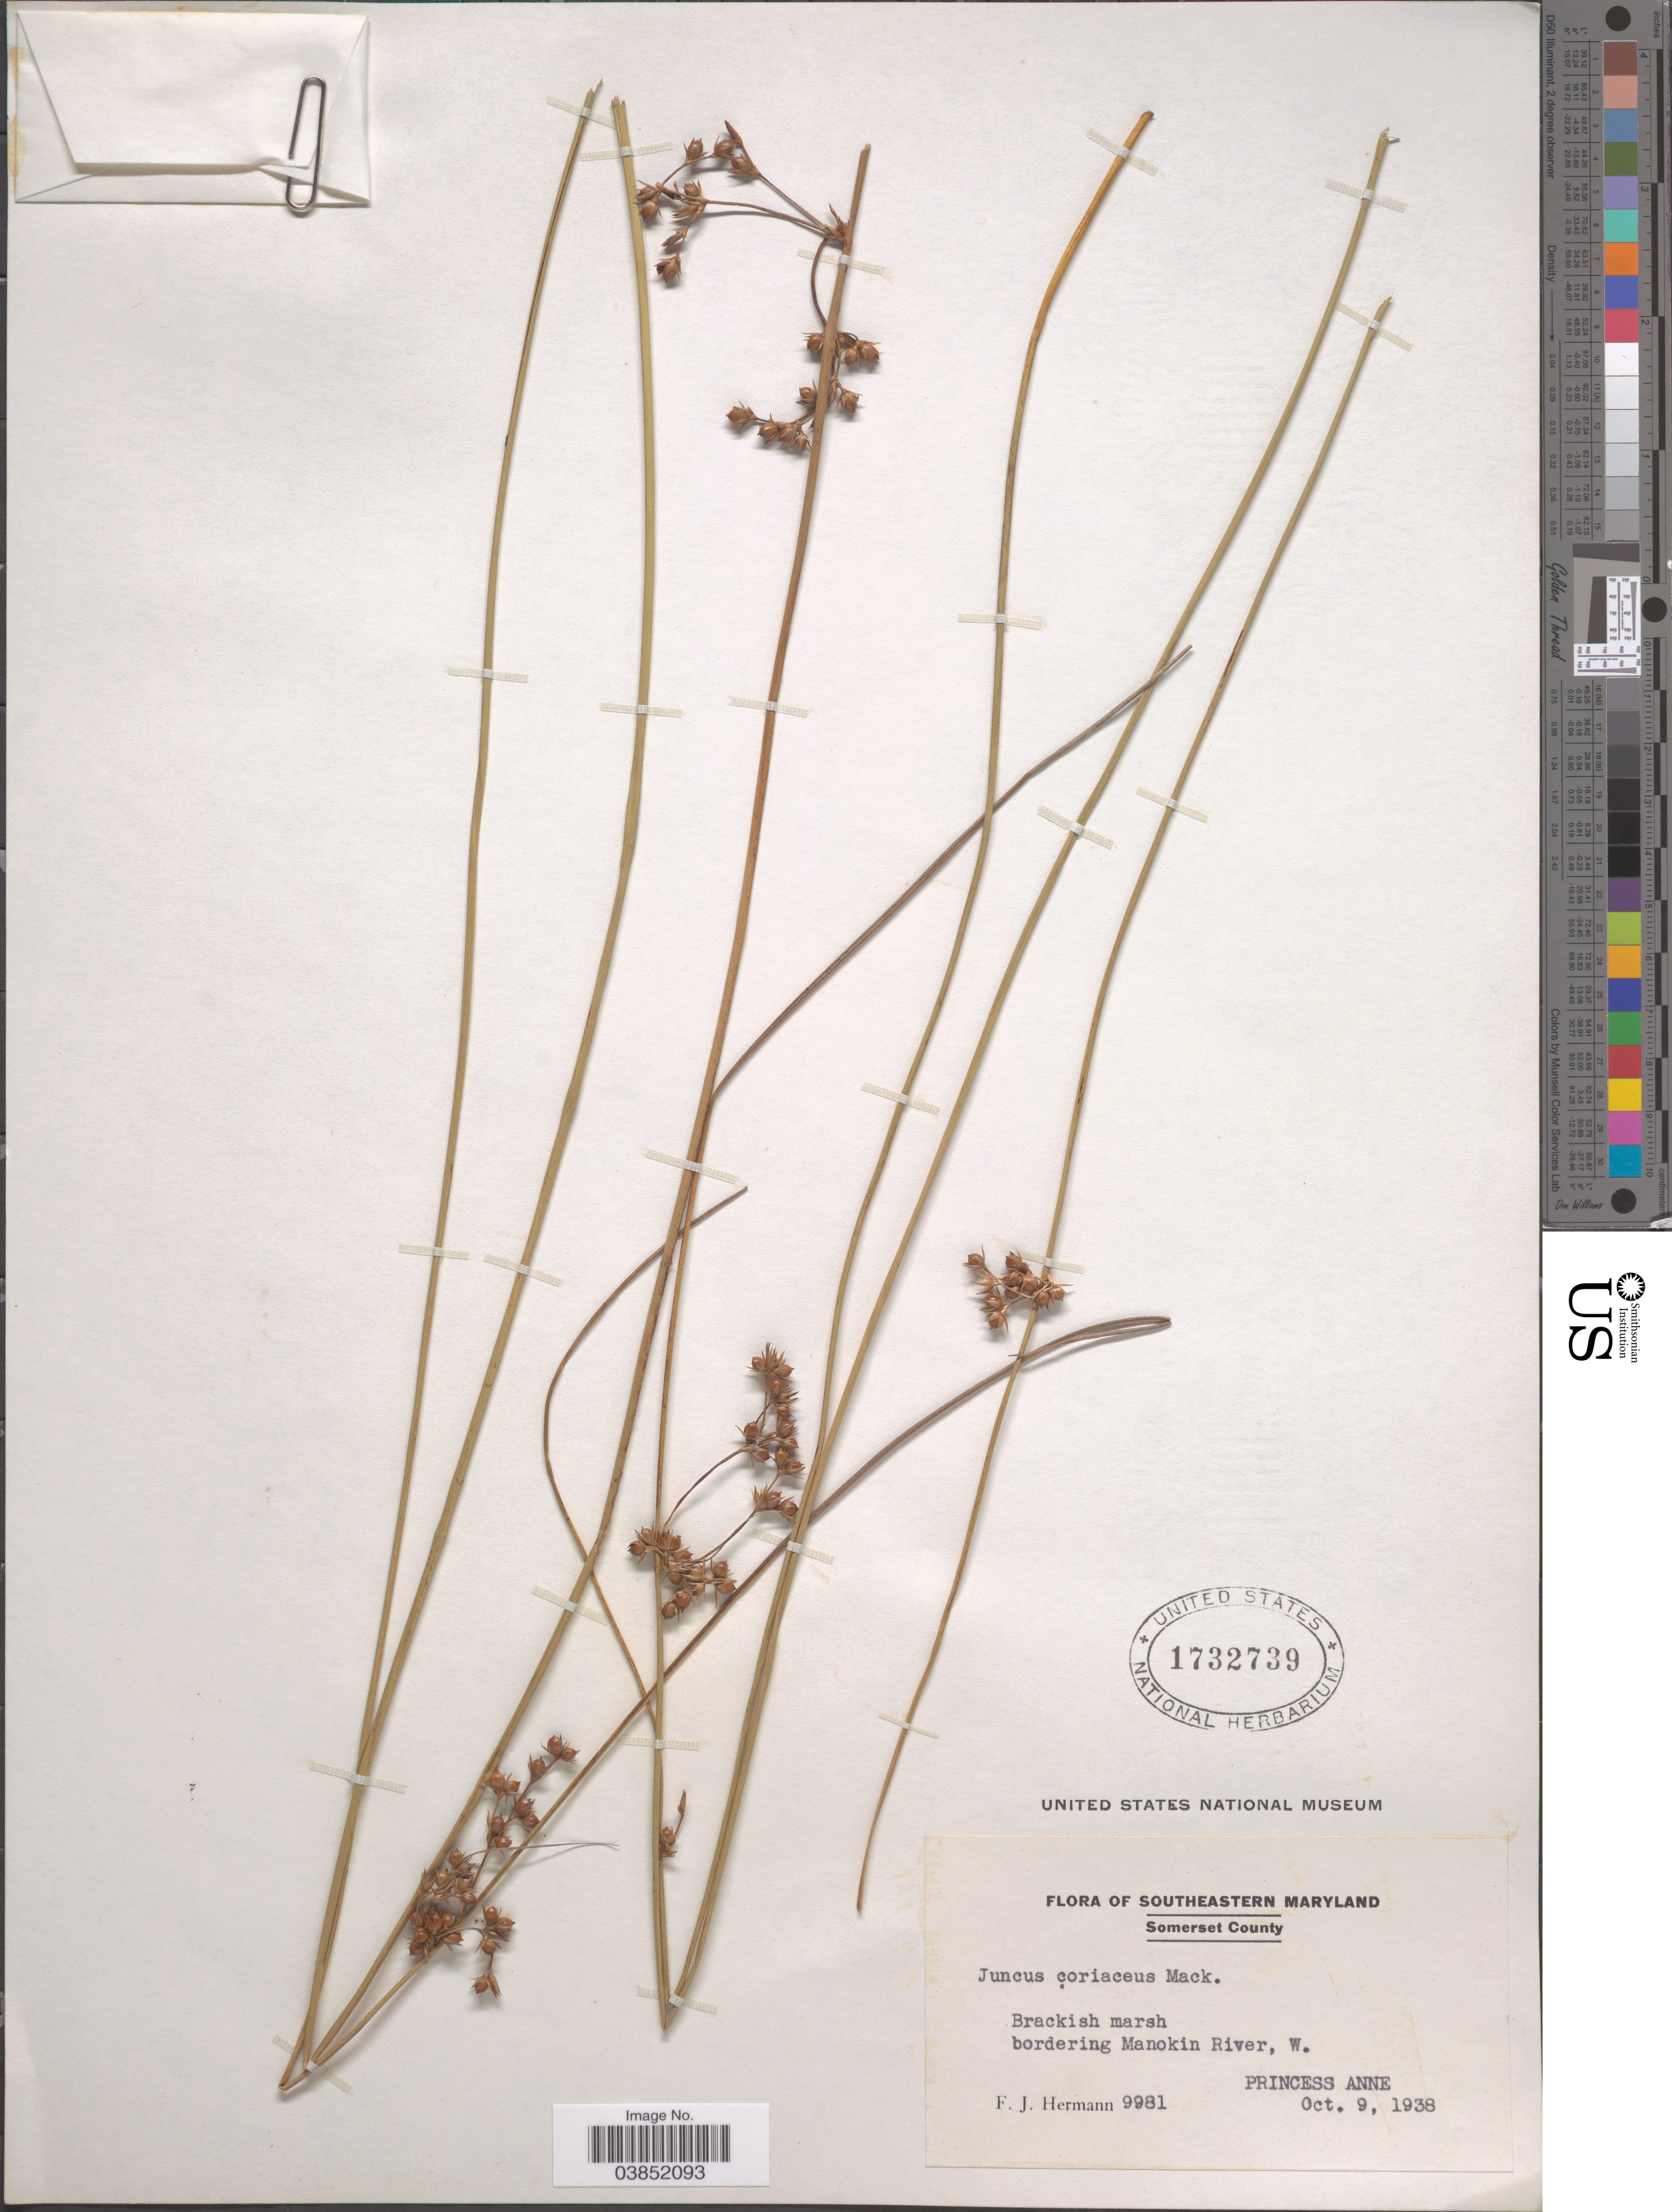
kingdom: Plantae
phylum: Tracheophyta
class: Liliopsida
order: Poales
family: Juncaceae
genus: Juncus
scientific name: Juncus coriaceus Mack.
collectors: F. J. Hermann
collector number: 9981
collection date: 1938-10-09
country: United States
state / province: Maryland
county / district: Somerset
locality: Southeastern Maryland. Somerset County. Brackish marsh bordering Manokin River, W. Princess Anne.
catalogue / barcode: US 1732739